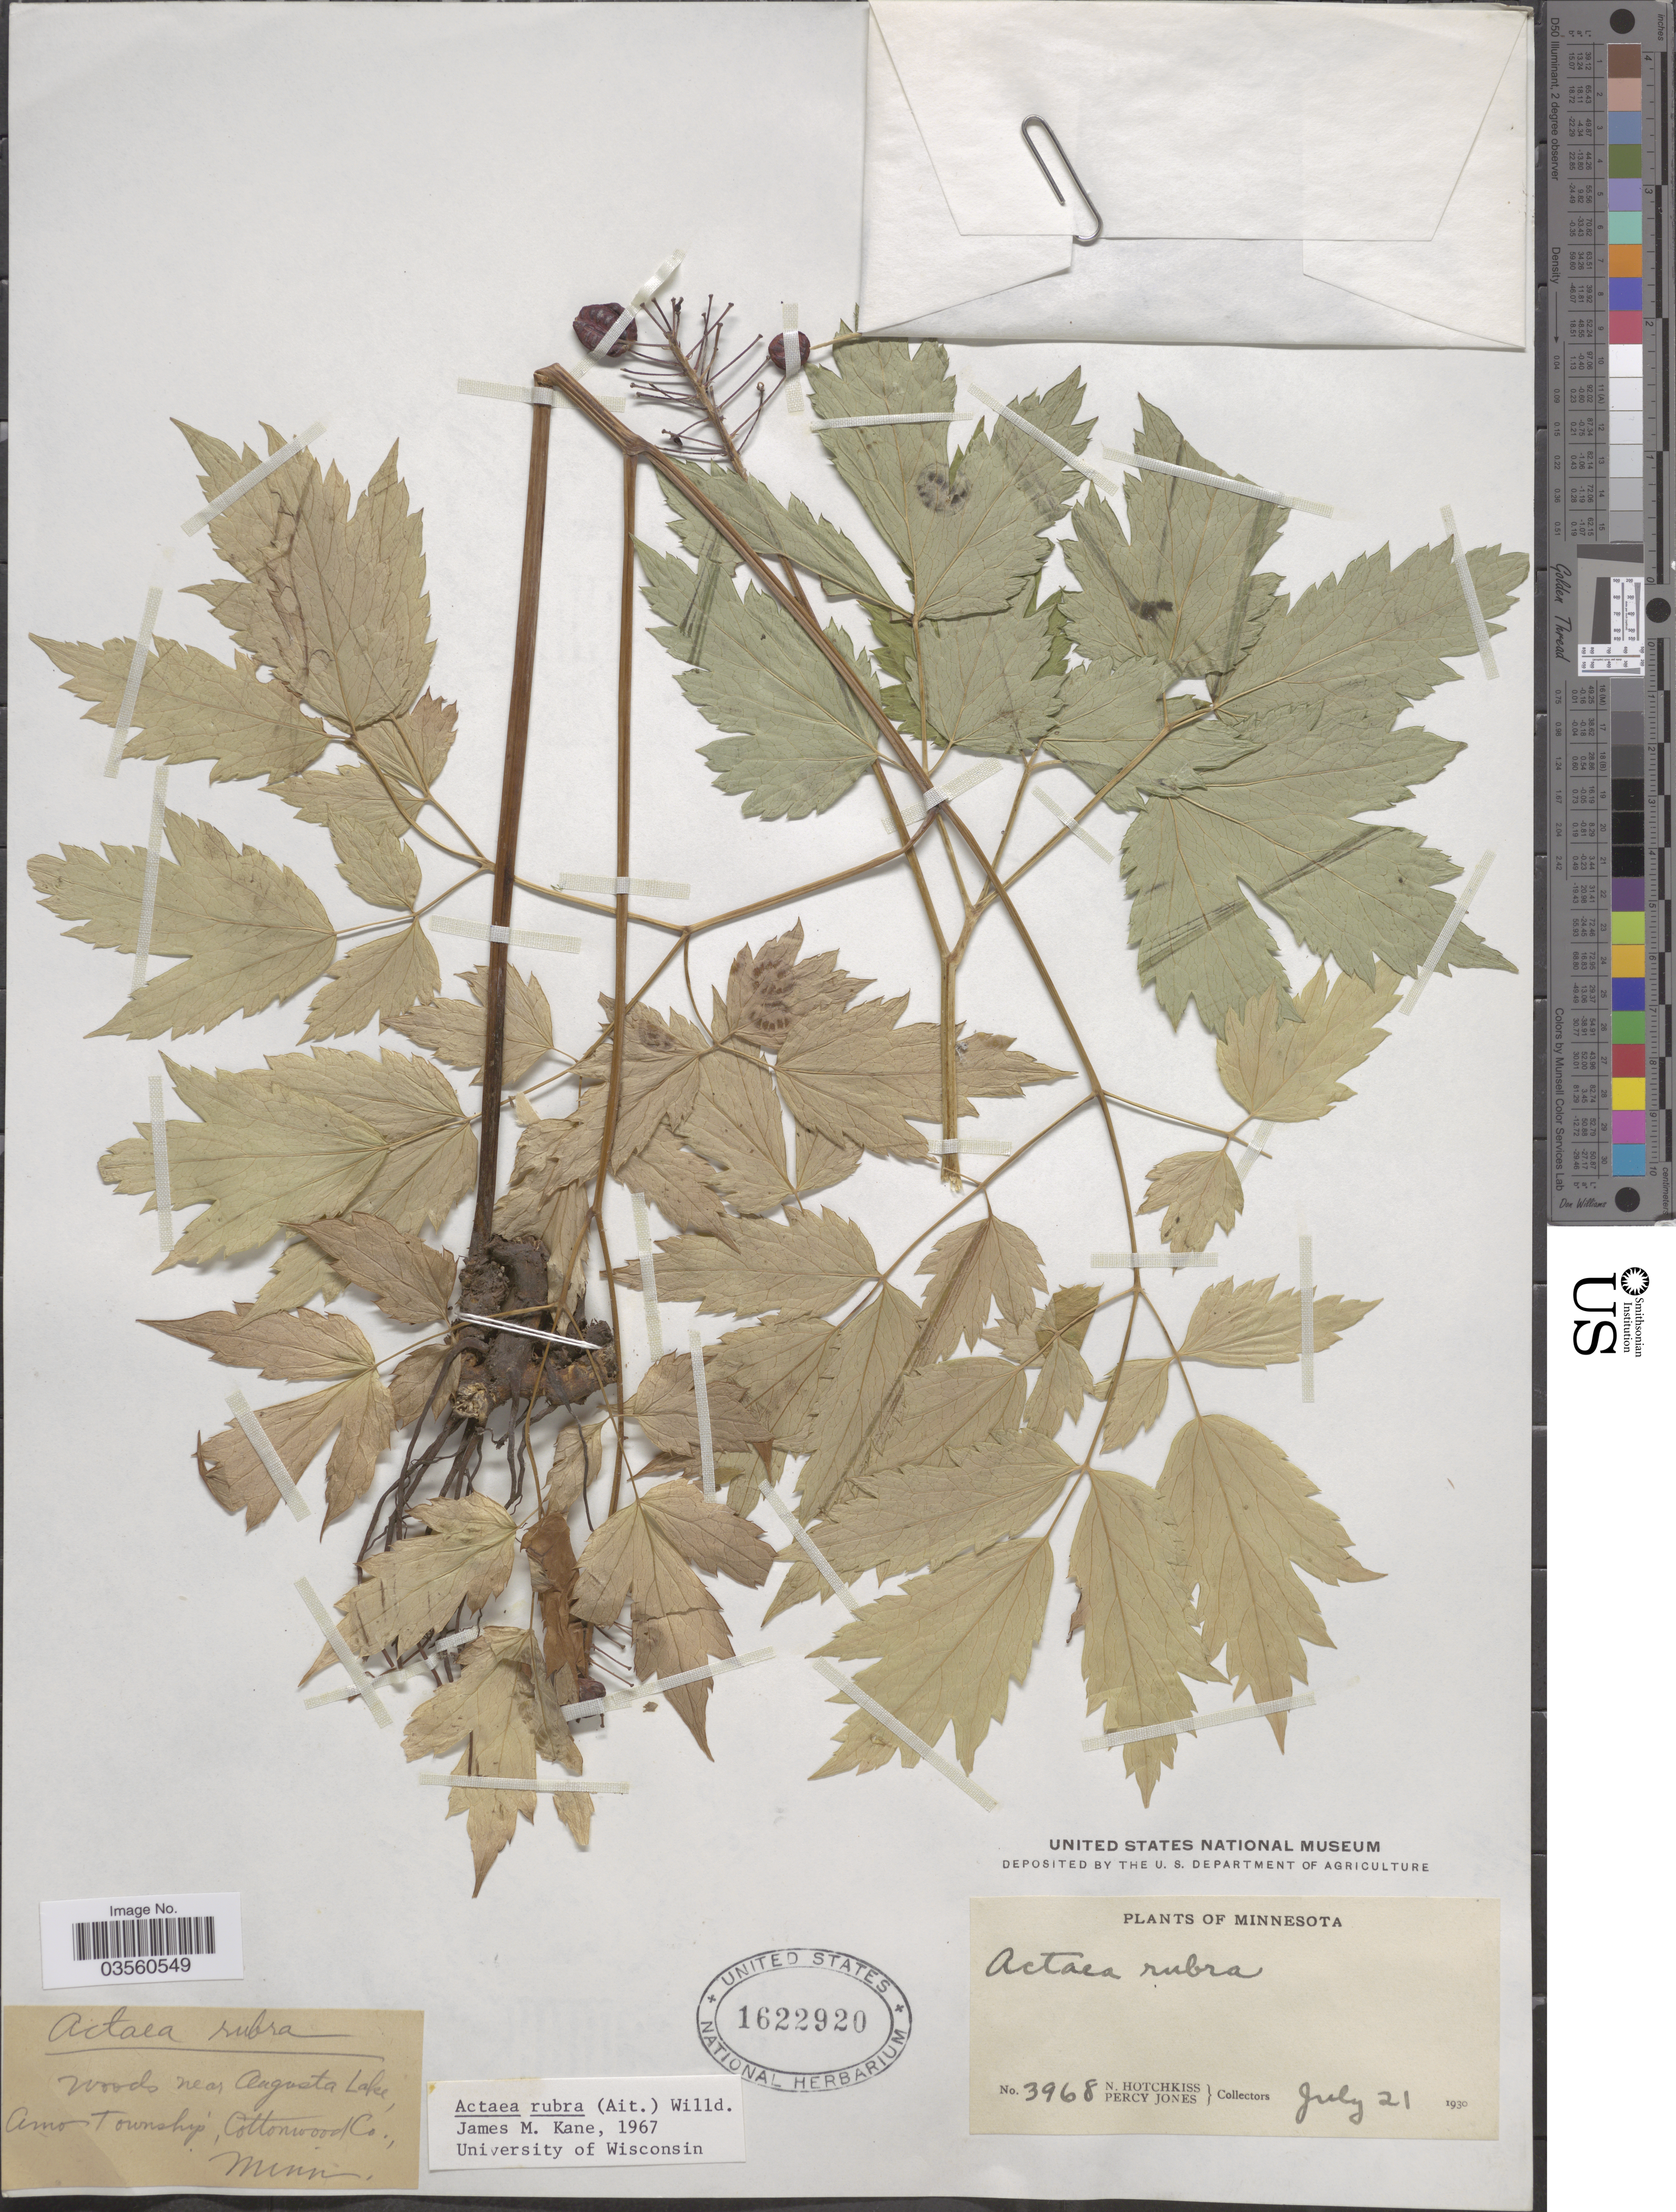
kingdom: Plantae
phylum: Tracheophyta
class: Magnoliopsida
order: Ranunculales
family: Ranunculaceae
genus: Actaea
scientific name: Actaea rubra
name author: (Aiton) Willd.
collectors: N. Hotchkiss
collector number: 3968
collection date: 1930-07-21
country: United States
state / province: Minnesota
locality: Near Augusta Lake. Amos Township, Cottonwood Co.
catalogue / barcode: US 1622920